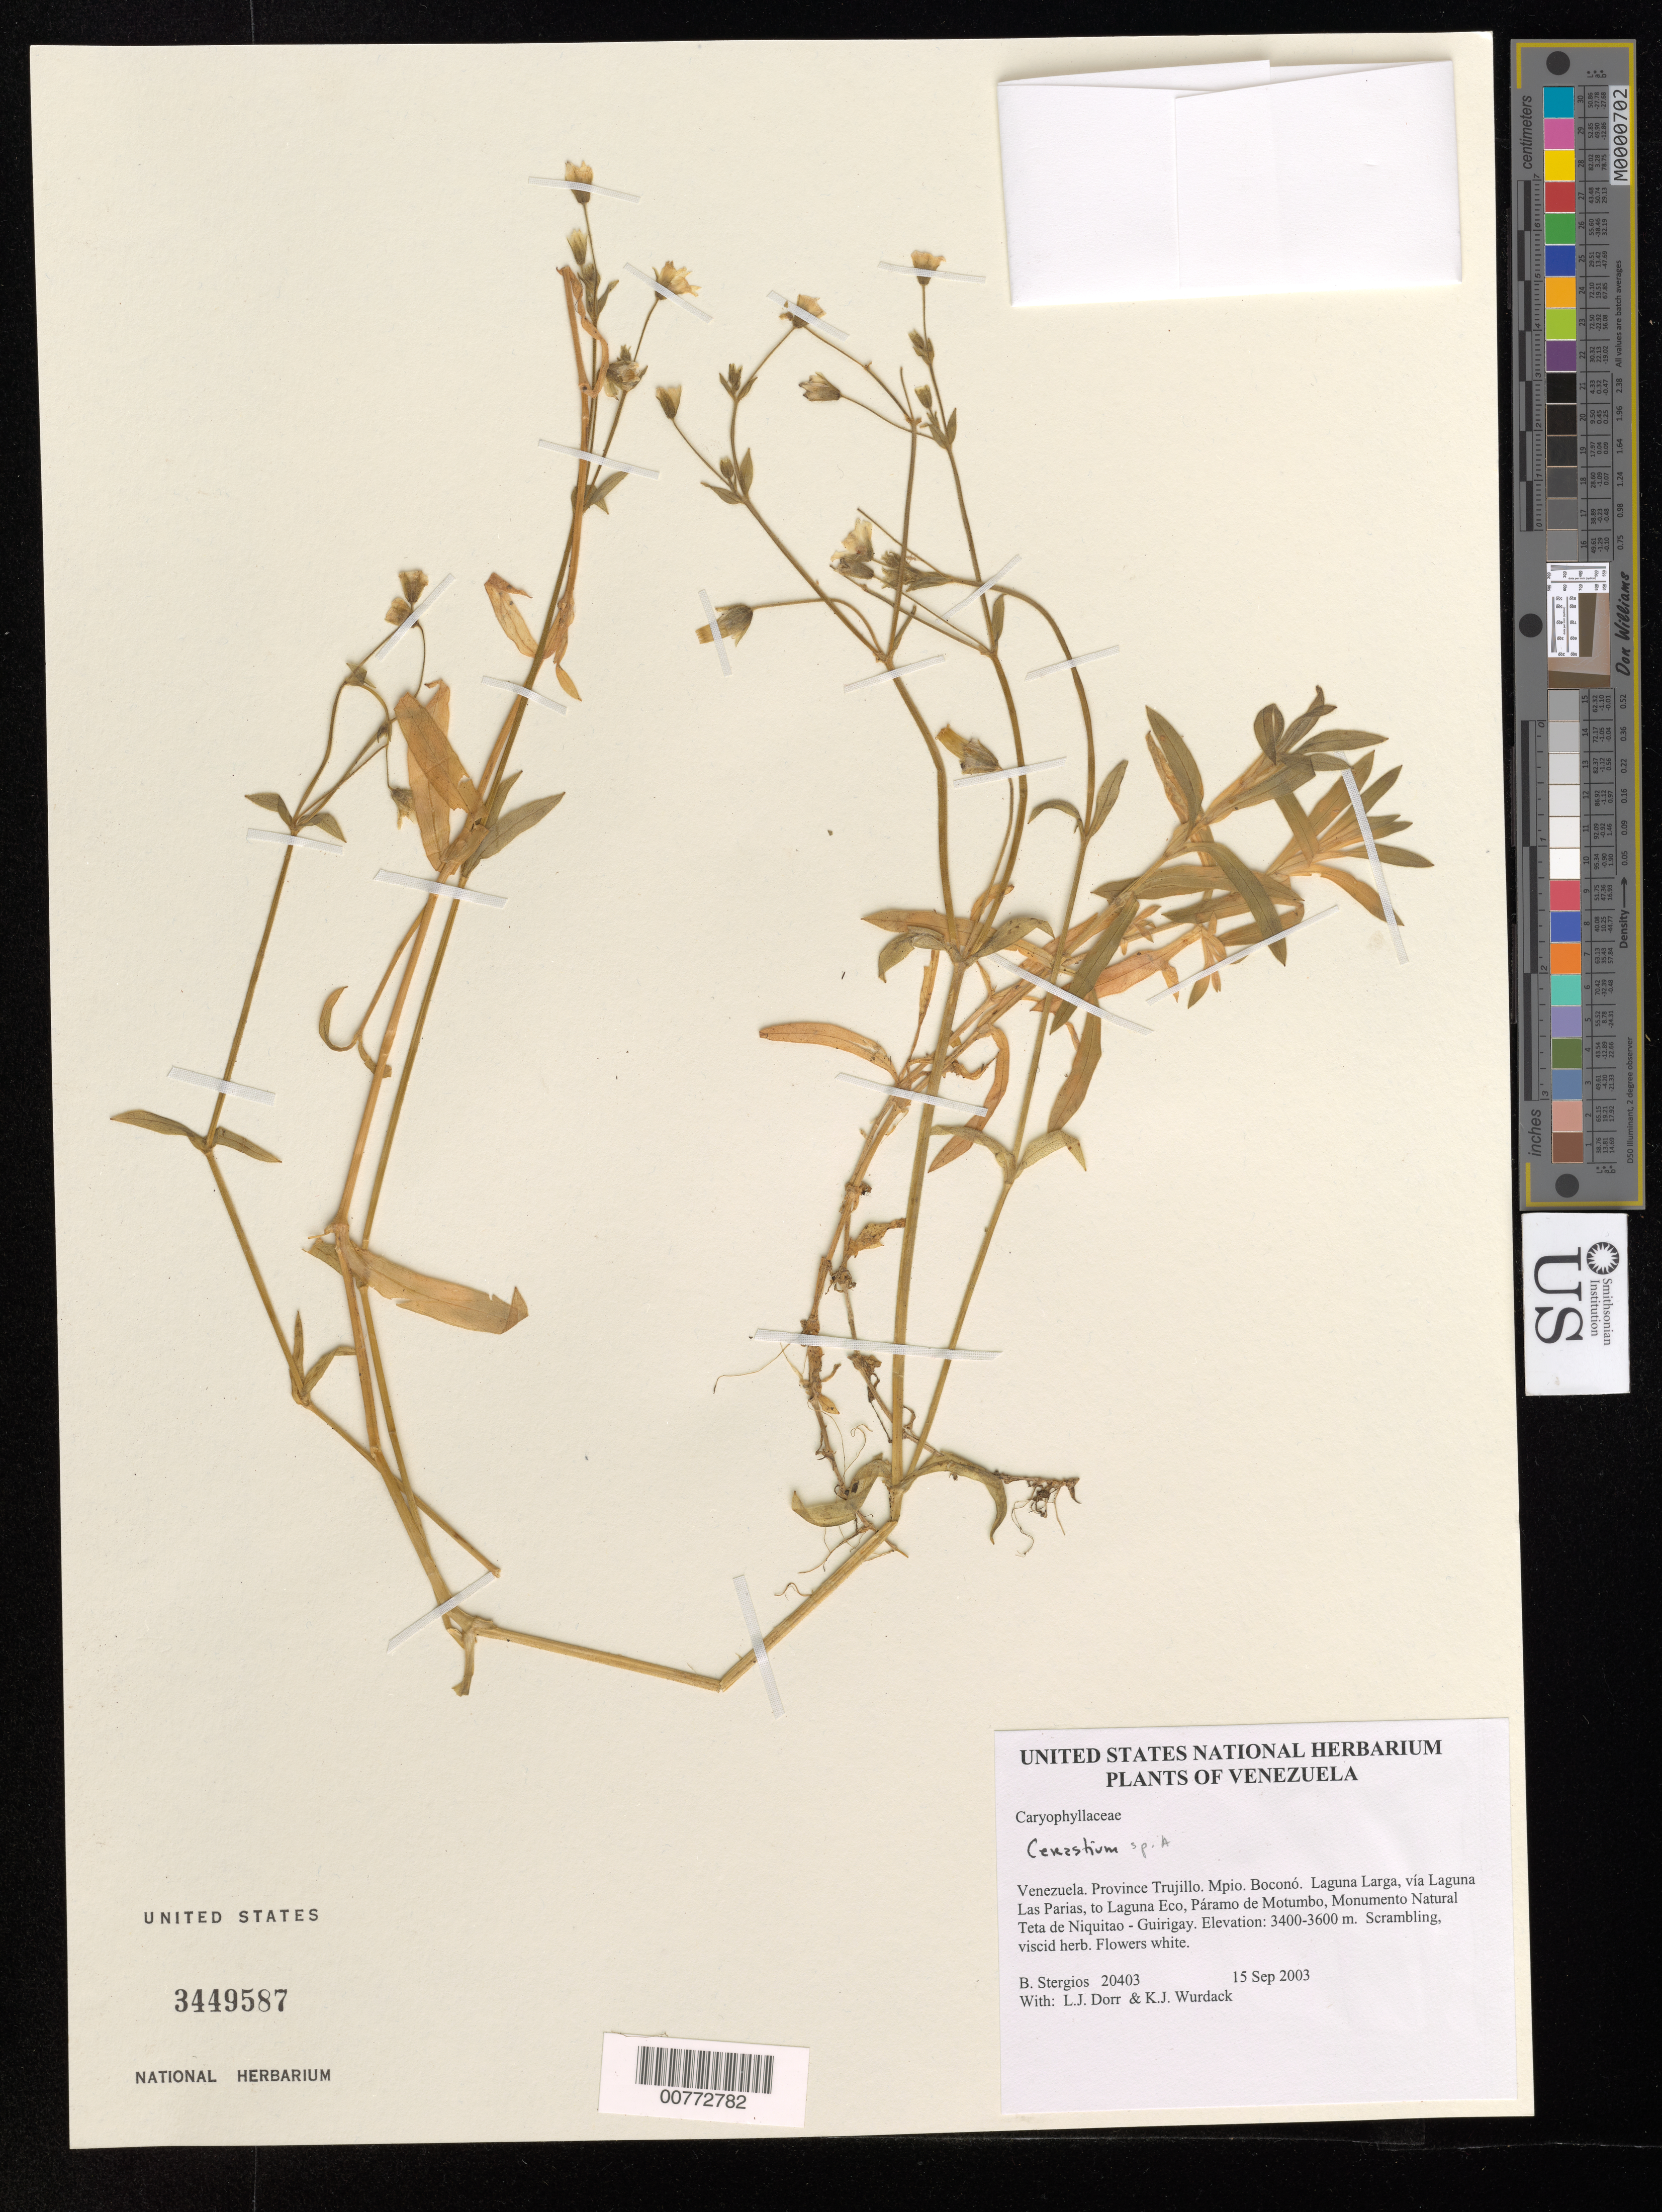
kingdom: Plantae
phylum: Tracheophyta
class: Magnoliopsida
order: Caryophyllales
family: Caryophyllaceae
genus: Cerastium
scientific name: Cerastium sp. a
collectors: B. G. Stergios, L. J. Dorr & K. Wurdack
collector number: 20403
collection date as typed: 15 Sep 2003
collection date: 2003-09-15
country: Venezuela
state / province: Trujillo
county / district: Boconó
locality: Laguna Larga, vía Laguna Las Parias, to Laguna Eco, Páramo de Motumbo, Monumento Natural Teta de Niquitao - Guirigay.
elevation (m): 3400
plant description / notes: PORT, PRC, US, +2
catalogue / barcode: US 3449587